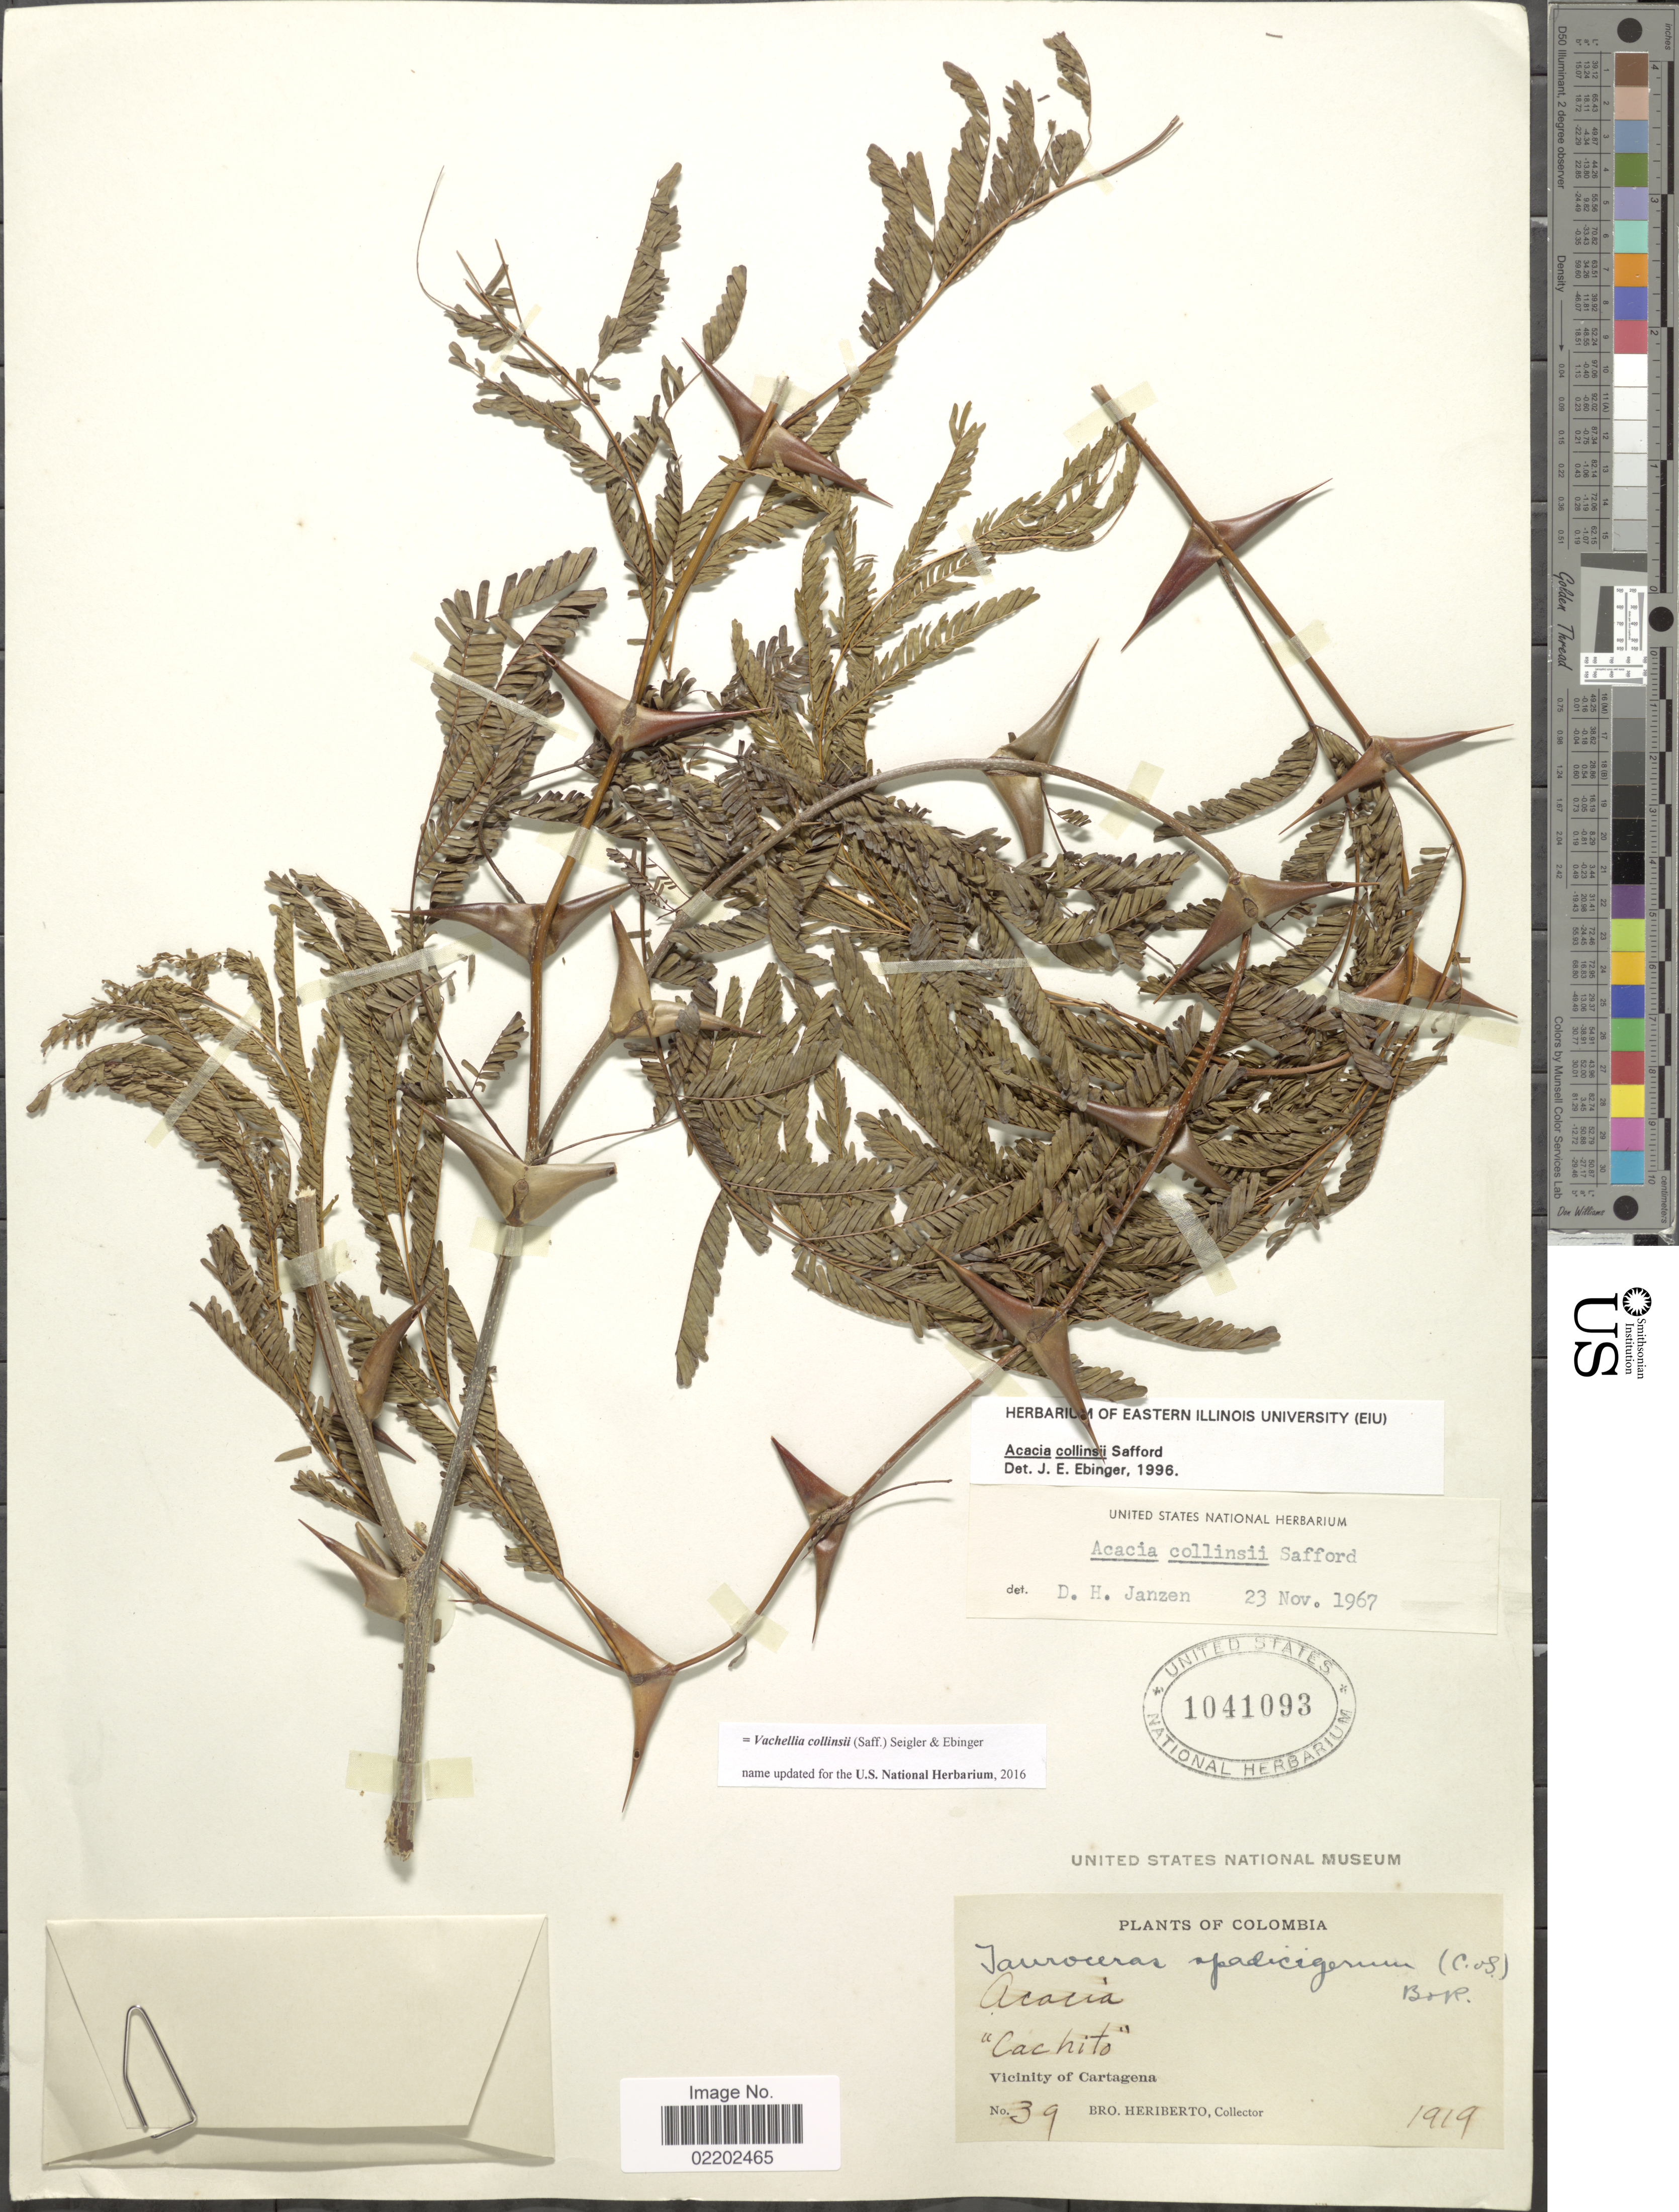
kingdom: Plantae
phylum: Tracheophyta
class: Magnoliopsida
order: Fabales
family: Fabaceae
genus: Vachellia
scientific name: Vachellia collinsii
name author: (Saff.) Seigler & Ebinger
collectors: B. Heriberto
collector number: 39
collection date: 1919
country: Colombia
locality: Cachito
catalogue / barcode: US 1041093